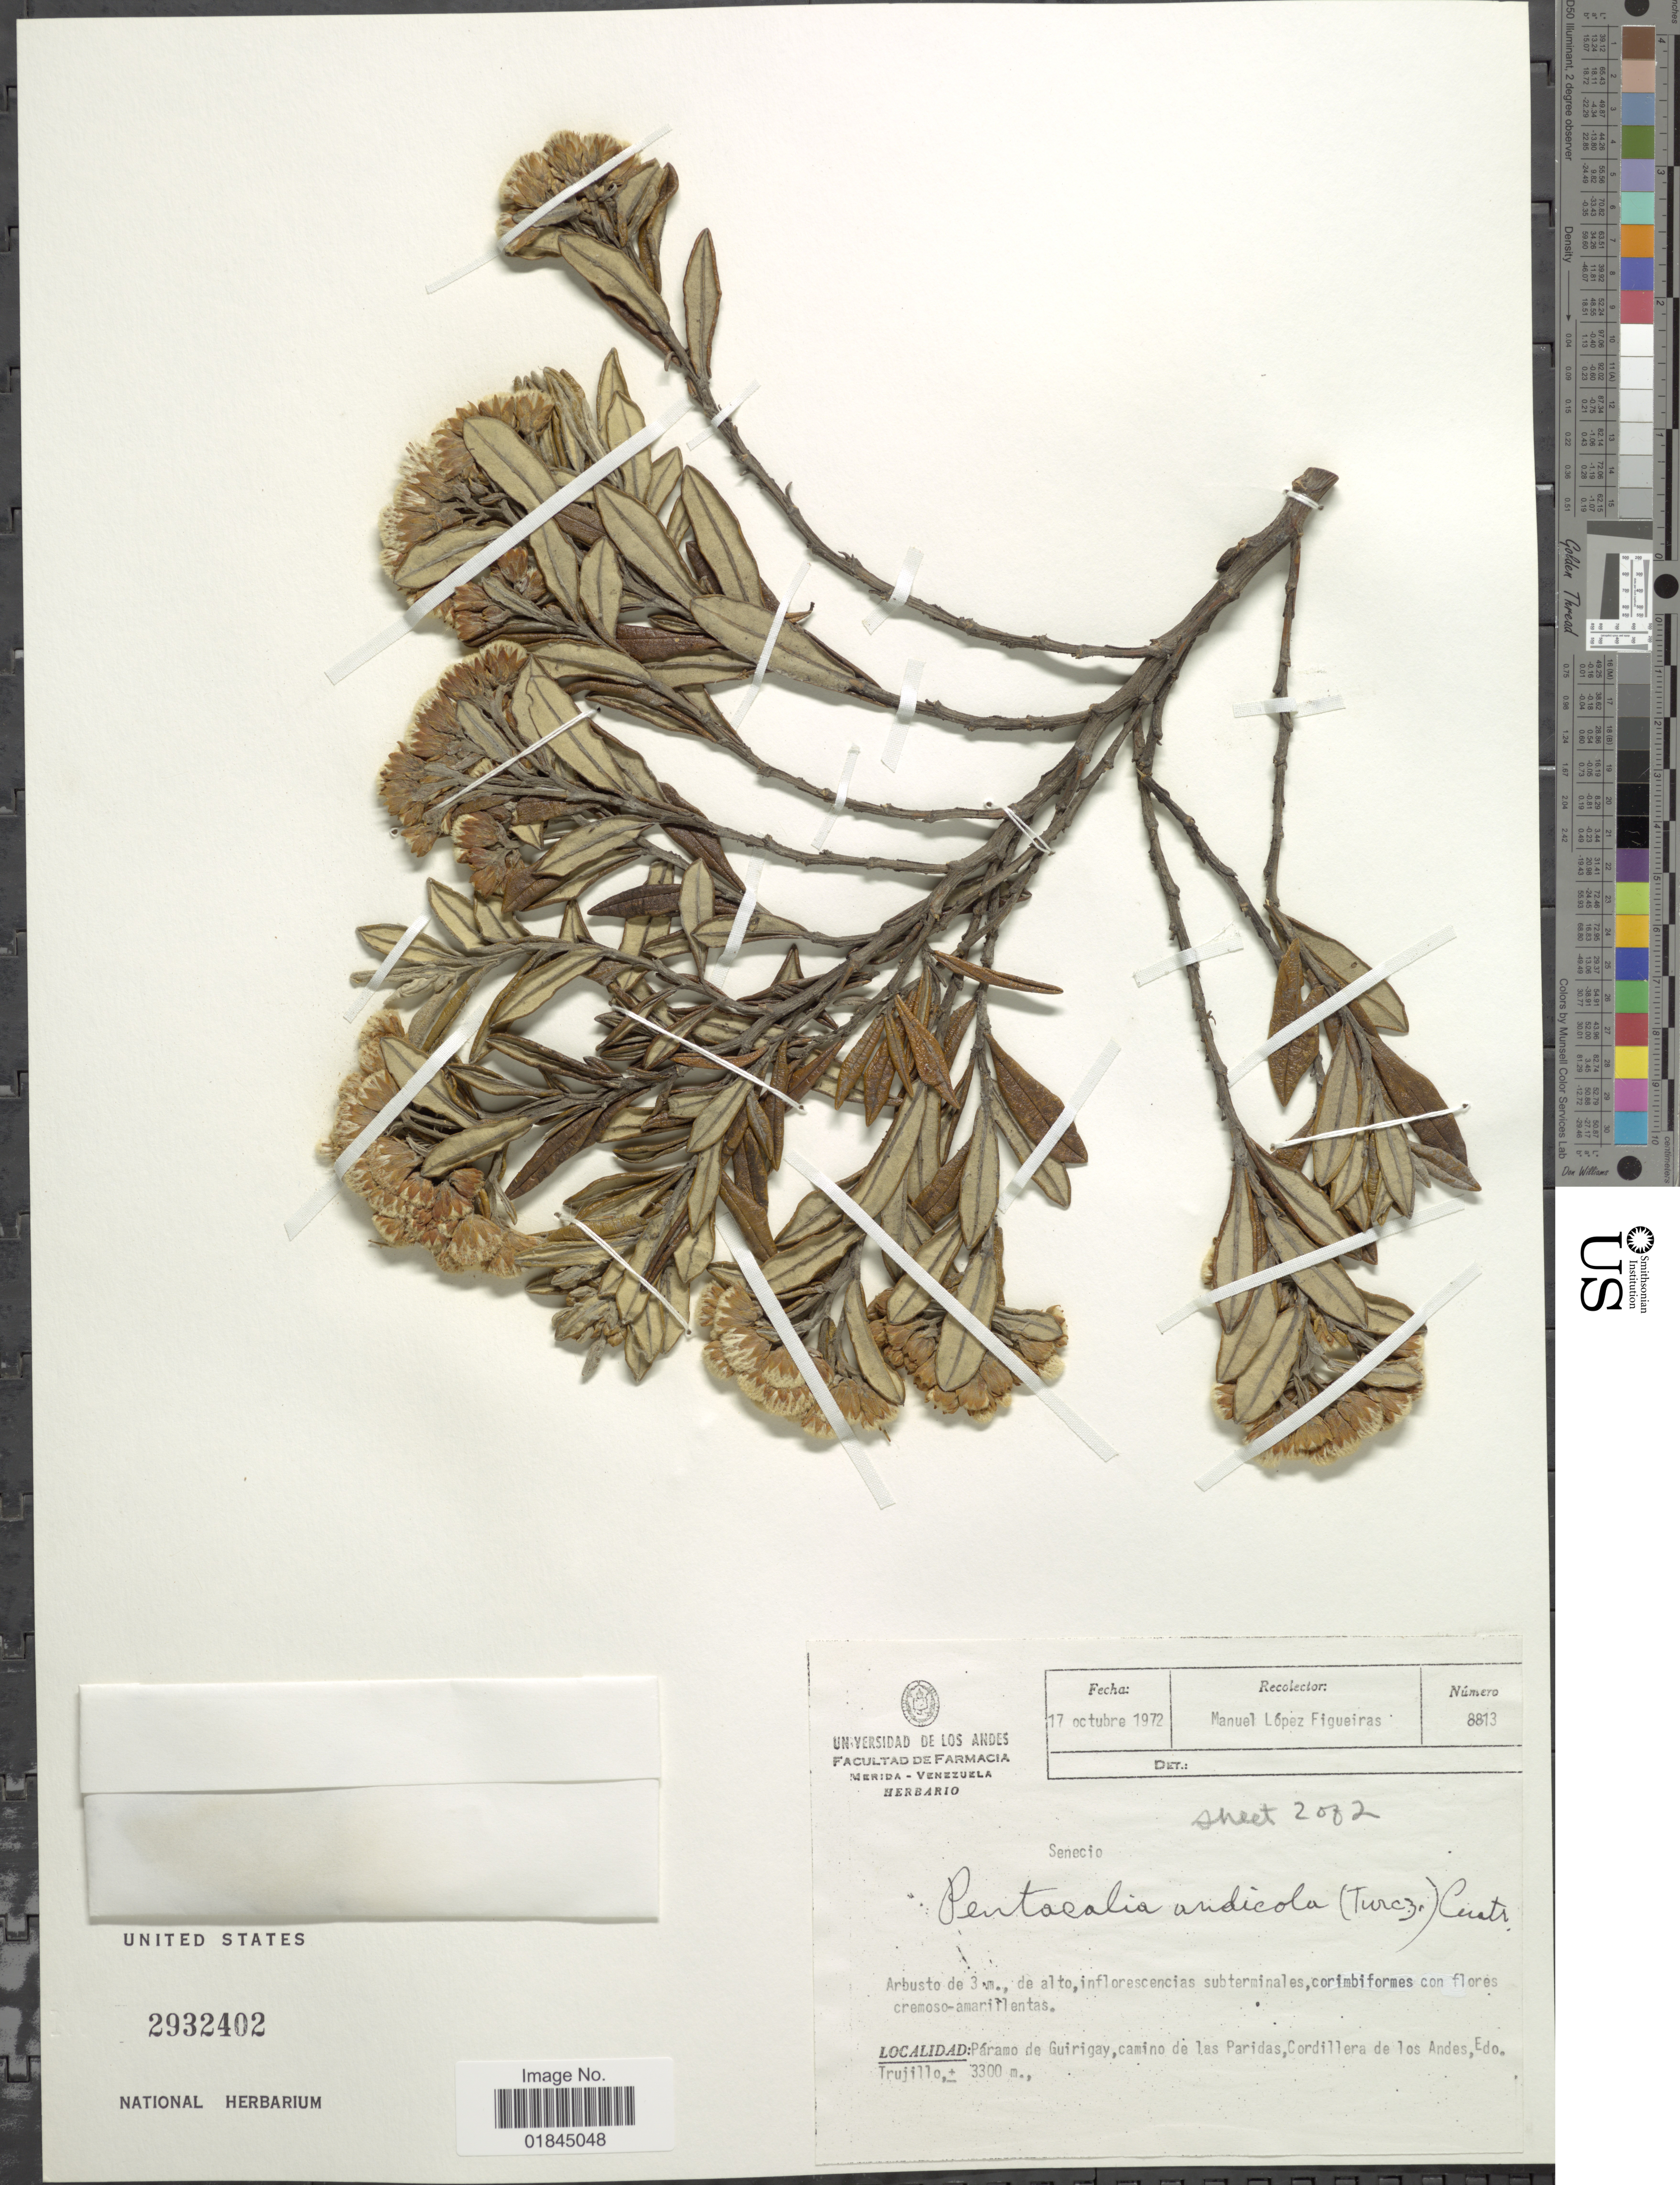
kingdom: Plantae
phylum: Tracheophyta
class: Magnoliopsida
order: Asterales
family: Asteraceae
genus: Pentacalia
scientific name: Pentacalia andicola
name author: (Turcz.) Cuatrec.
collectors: M. López Figueiras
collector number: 8813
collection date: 1972-10-17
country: Venezuela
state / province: Trujillo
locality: Paramo de Guirigay, camino de las Paridas, Cordillera de los Andes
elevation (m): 3300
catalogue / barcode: US 2932402